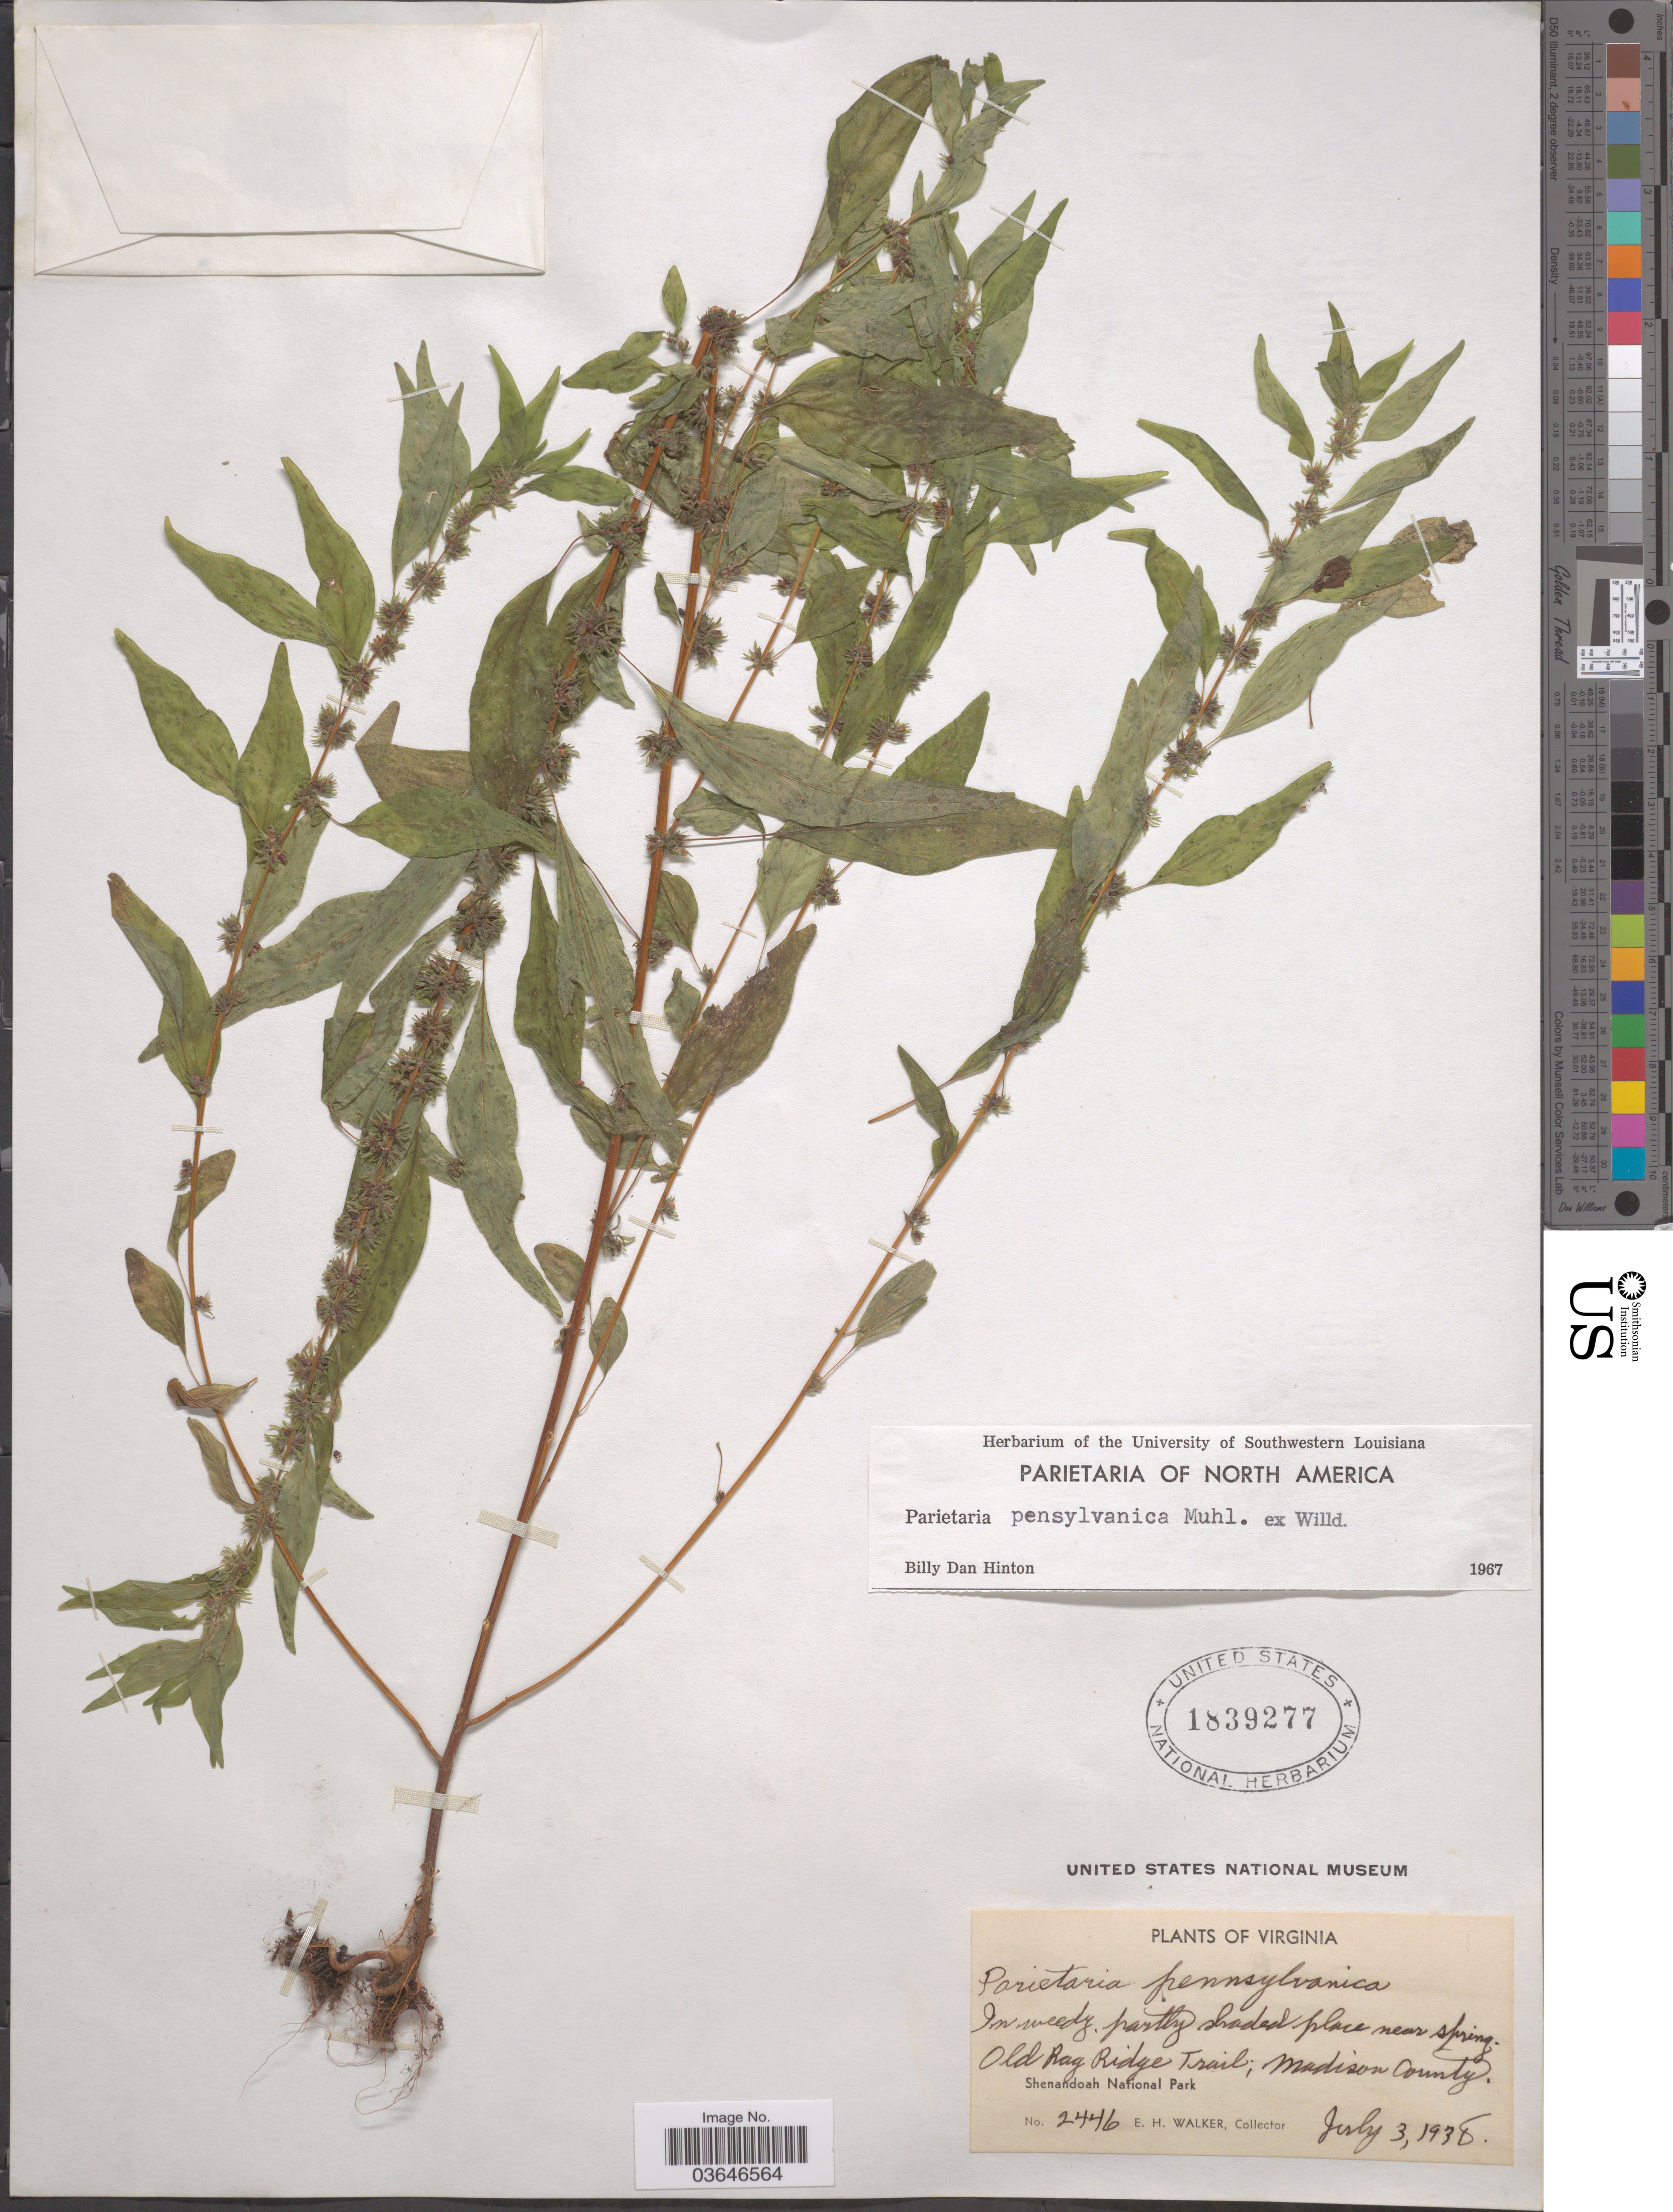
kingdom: Plantae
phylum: Tracheophyta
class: Magnoliopsida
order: Rosales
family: Urticaceae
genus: Parietaria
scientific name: Parietaria pensylvanica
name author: Muhl. ex Willd.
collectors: E. H. Walker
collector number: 2446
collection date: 1938-07-03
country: United States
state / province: Virginia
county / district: Madison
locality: In weedy, partly shaded place near spring. Old Rag Ridge Trail; Madison County. Shenandoah National Park.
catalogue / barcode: US 1839277